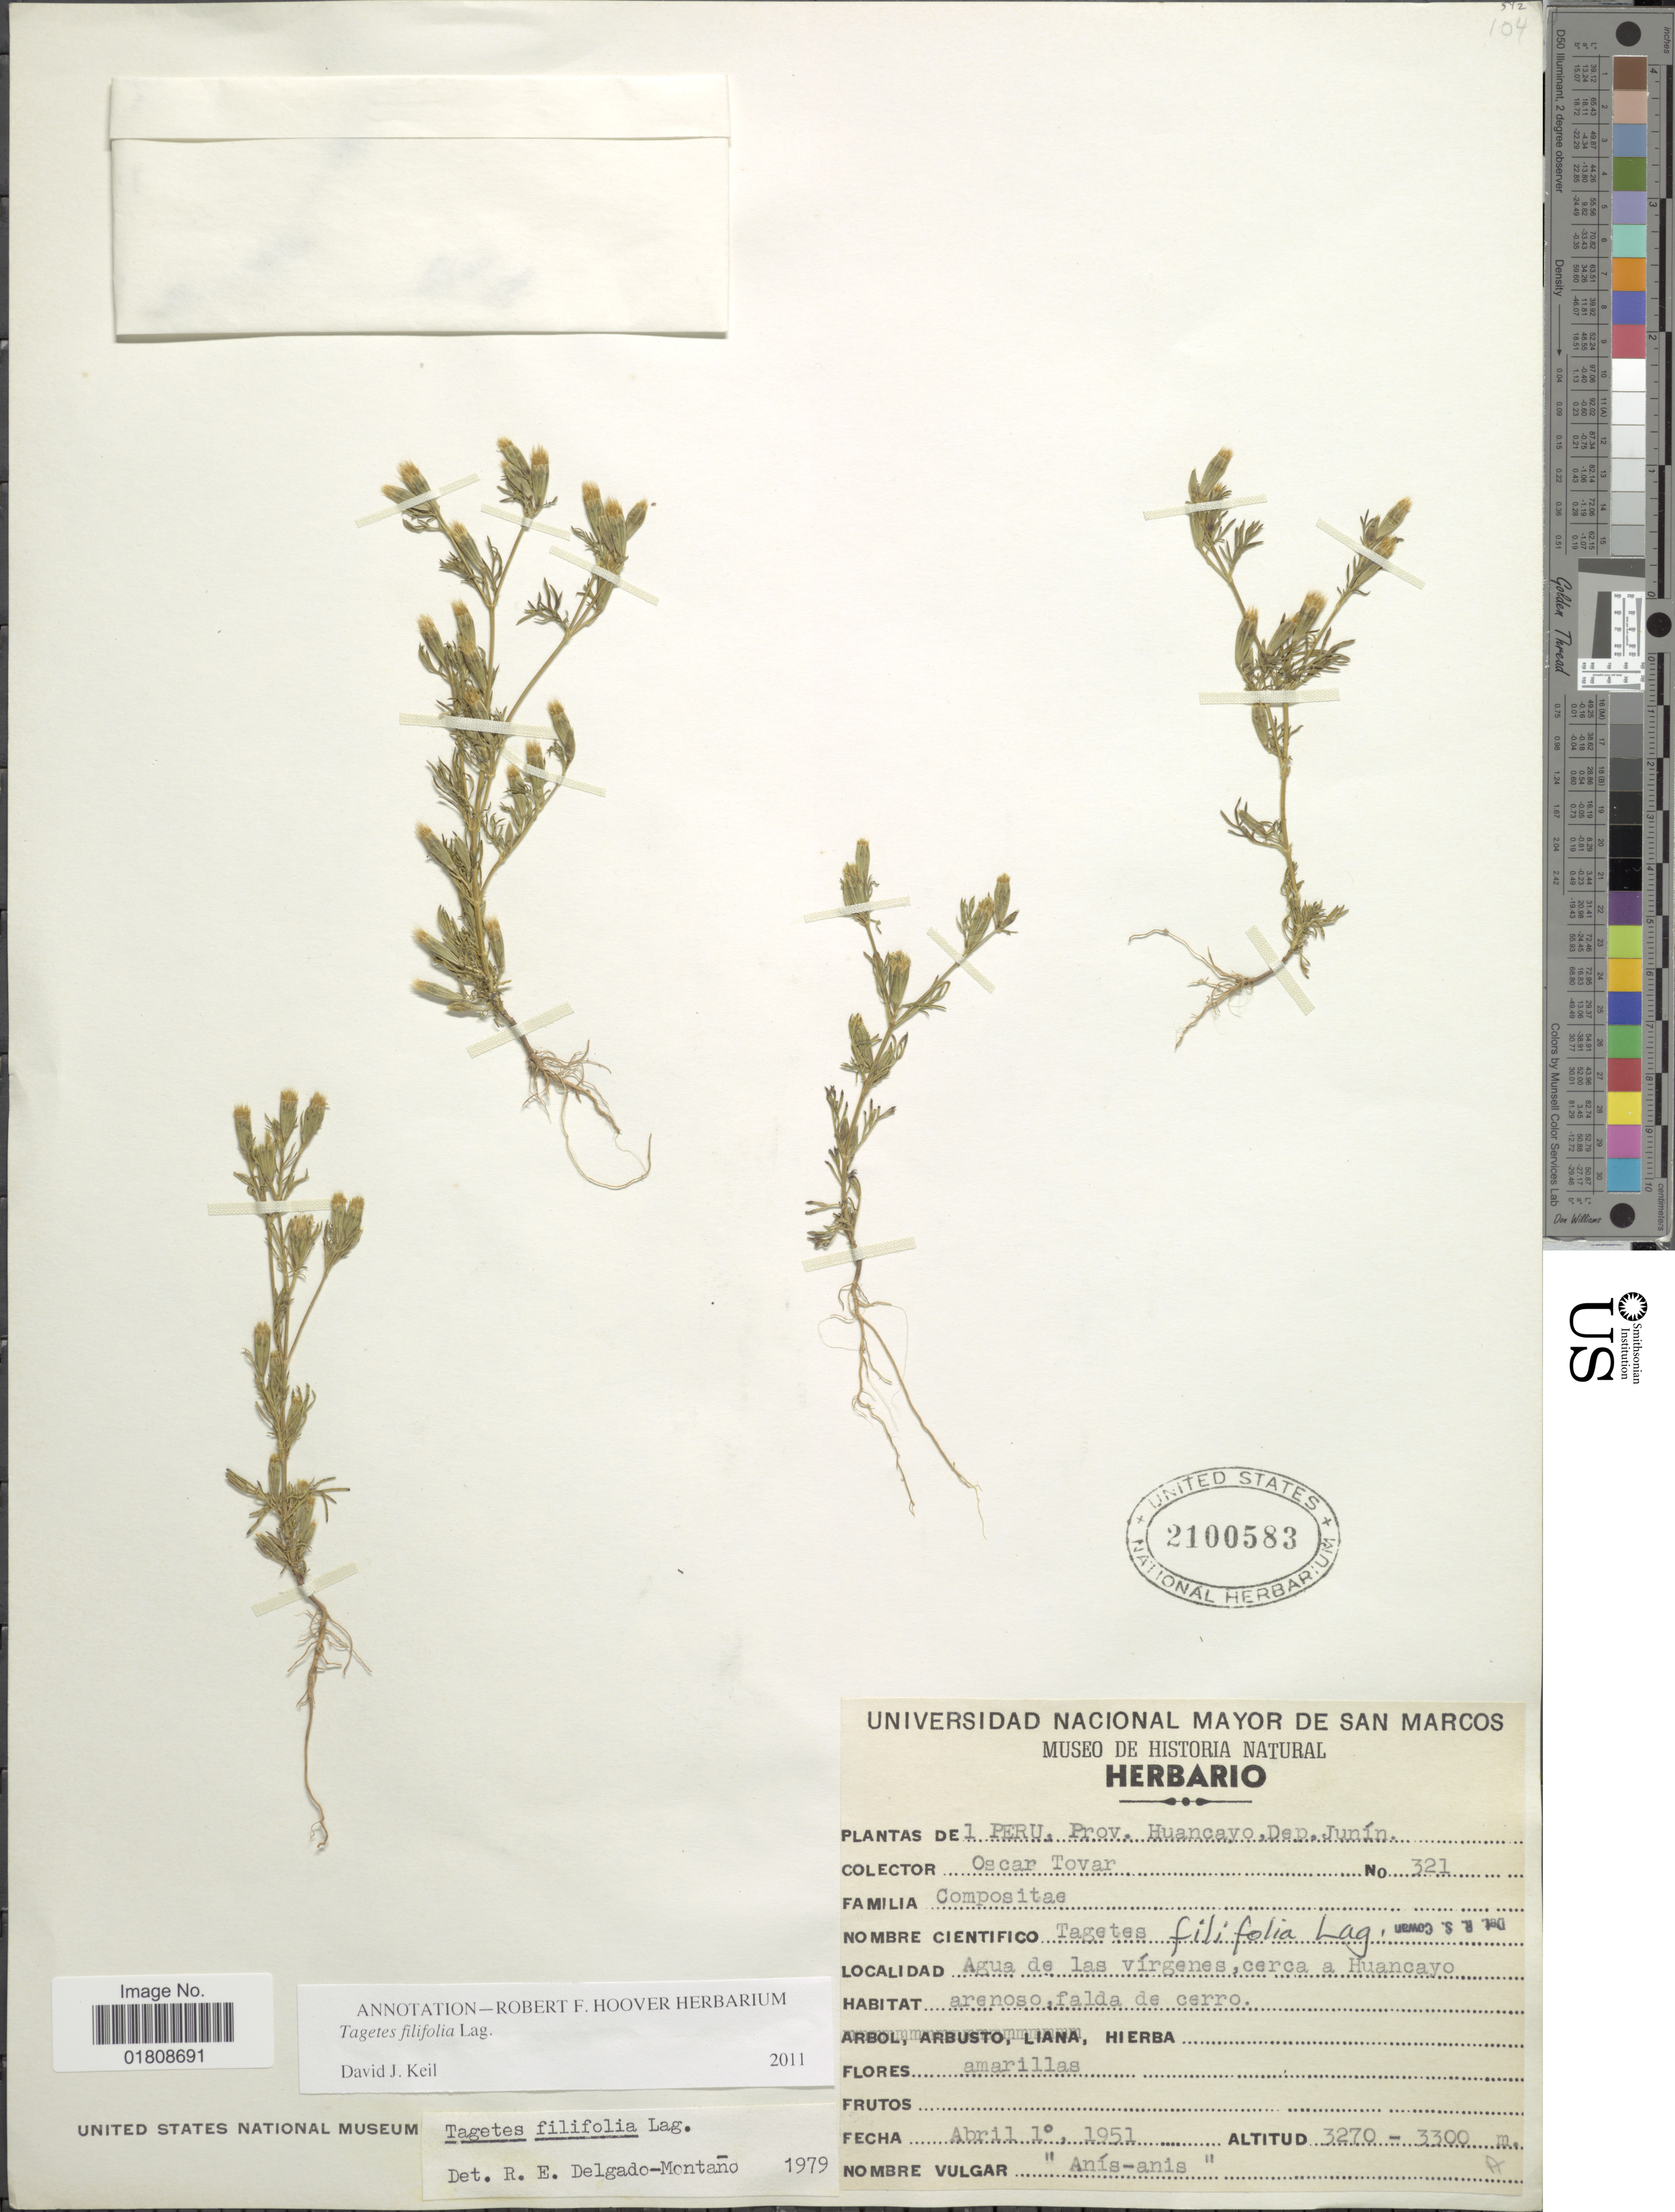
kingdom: Plantae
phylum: Tracheophyta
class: Magnoliopsida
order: Asterales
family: Asteraceae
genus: Tagetes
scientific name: Tagetes filifolia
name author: Lag.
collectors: Ó. Tovar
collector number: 321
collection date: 1951-04-01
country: Peru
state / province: Junín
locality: Prov. Huancayo, Agua de las virgenes, cerca HUancayo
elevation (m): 3270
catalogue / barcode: US 2100583